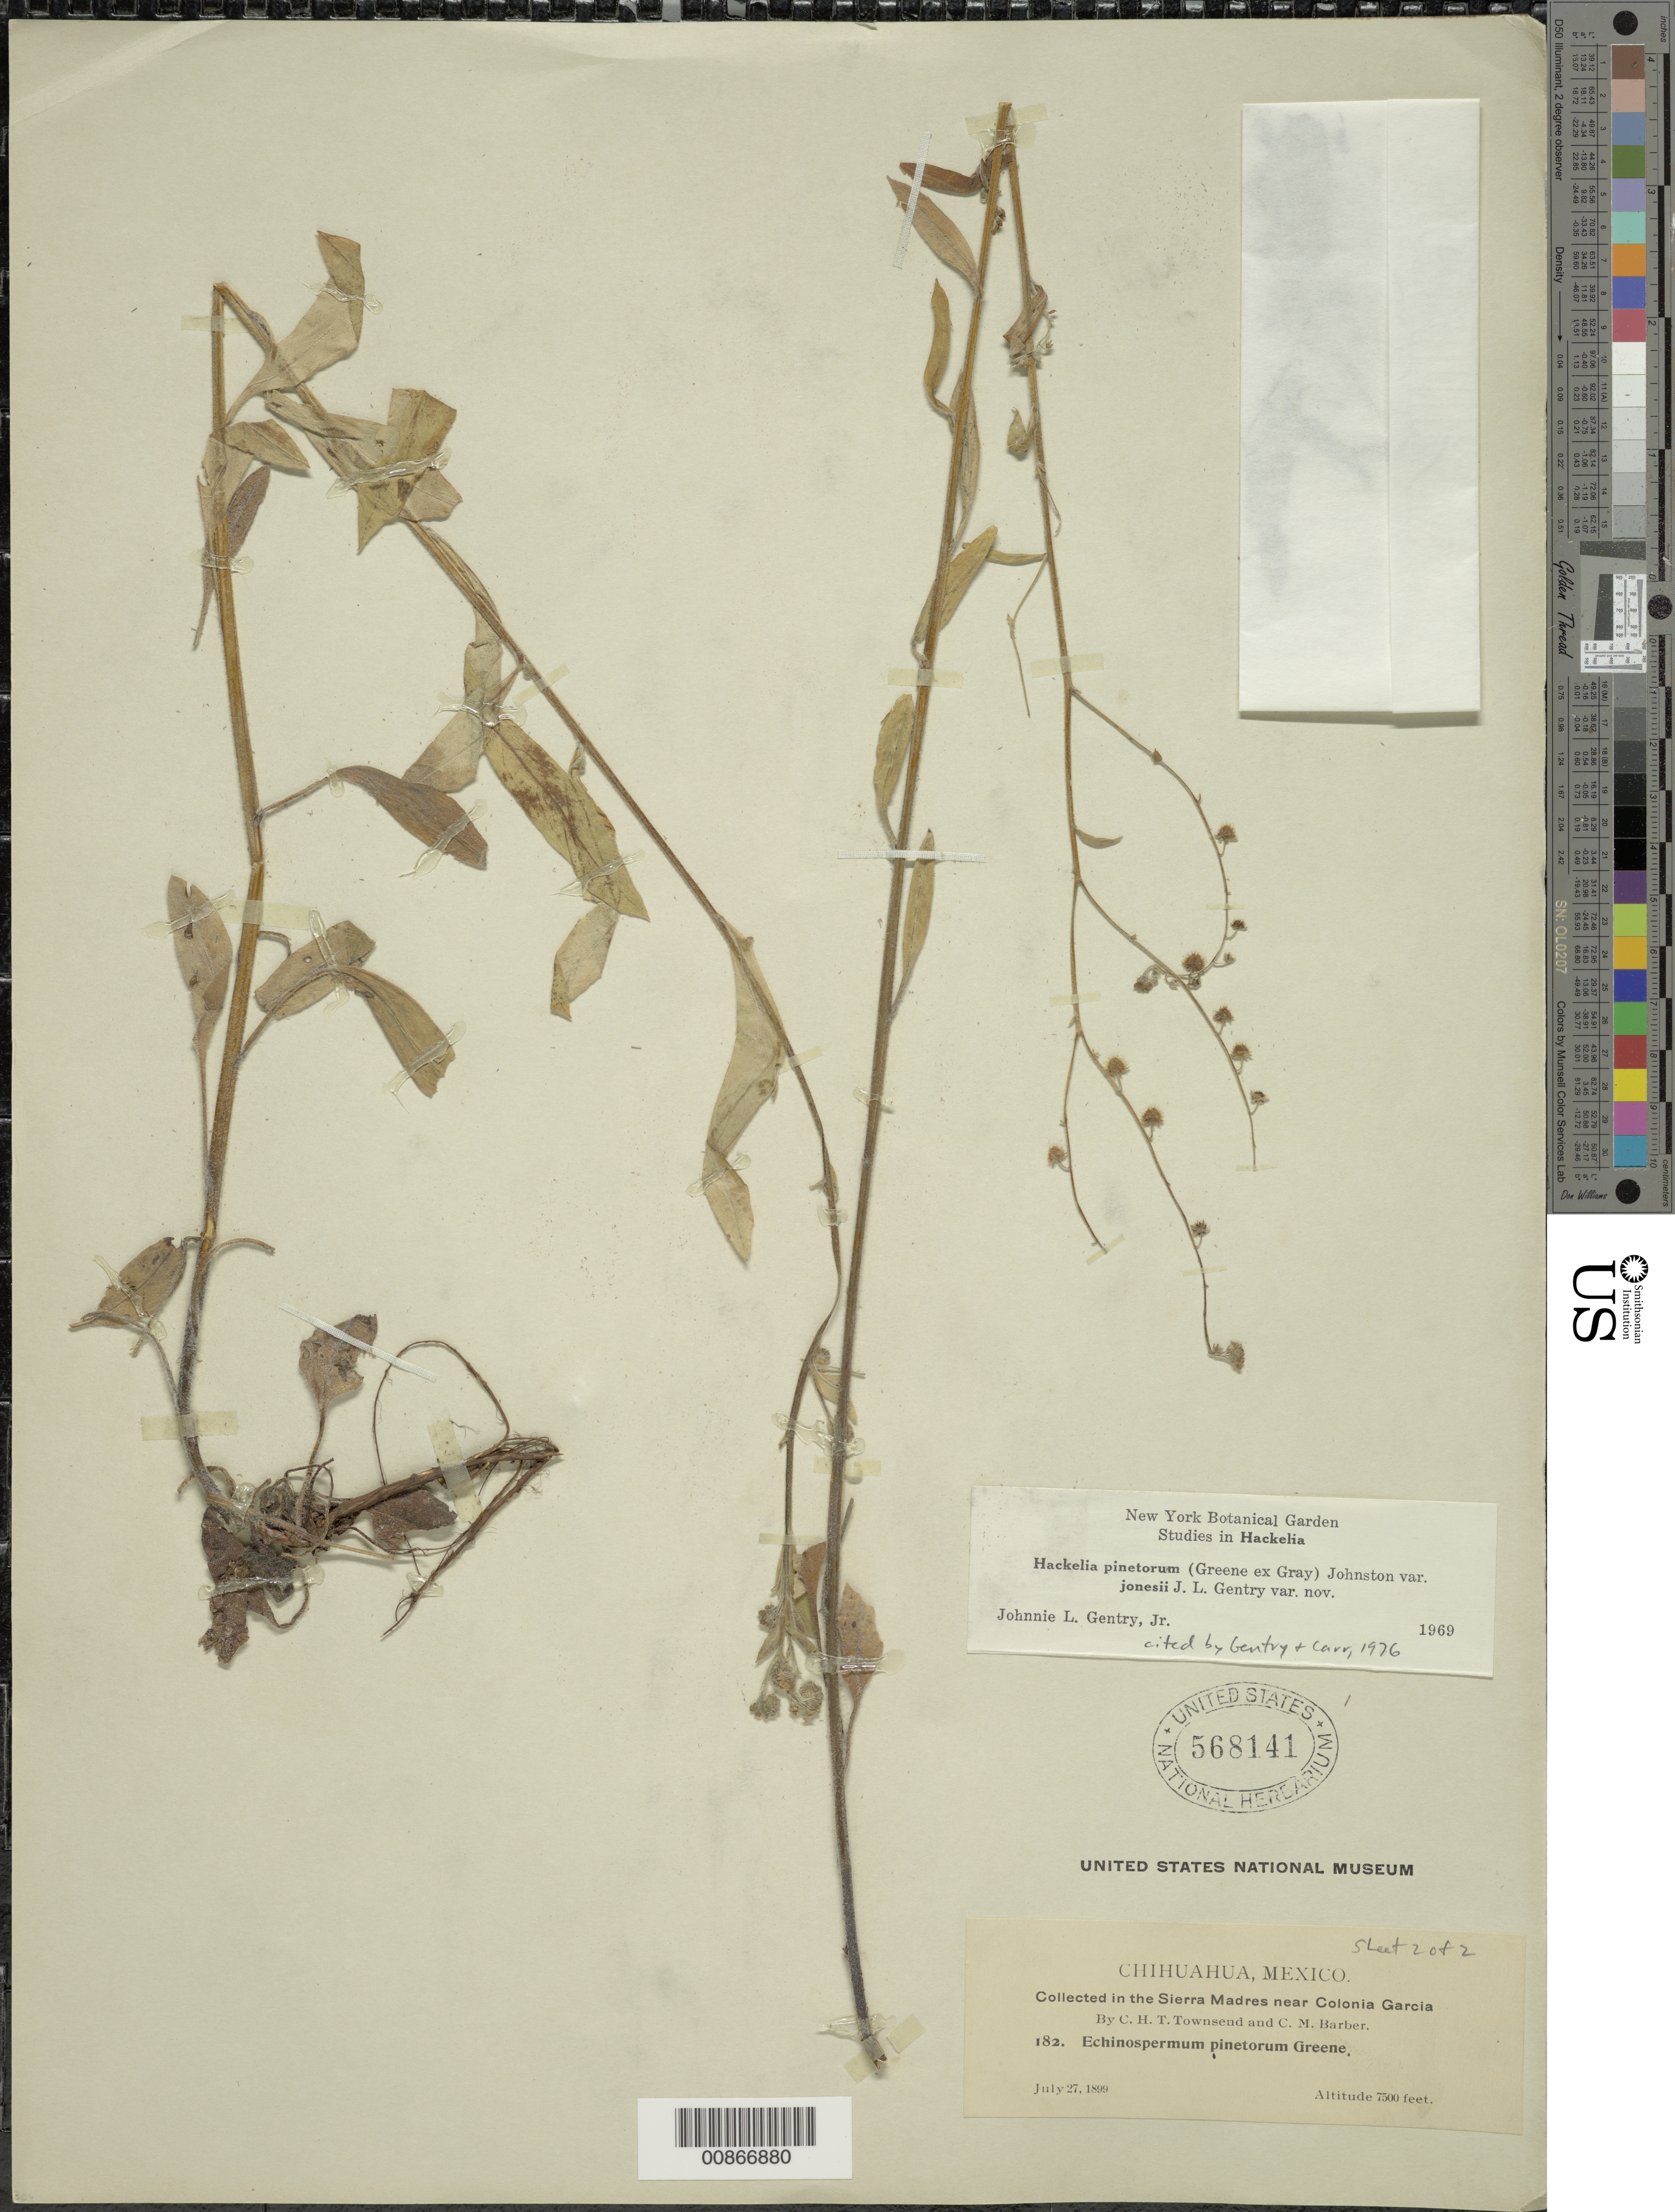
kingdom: Plantae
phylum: Tracheophyta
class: Magnoliopsida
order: Boraginales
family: Boraginaceae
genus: Hackelia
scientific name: Hackelia pinetorum var. jonesii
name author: J.L. Gentry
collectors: C. H. T. Townsend & C. Barber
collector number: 182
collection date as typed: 27 Jul 1899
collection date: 1899-07-27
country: Mexico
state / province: Chihuahua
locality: Sierra Madre near Colonia García, Chihuahua.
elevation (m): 2286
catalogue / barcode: US 568141